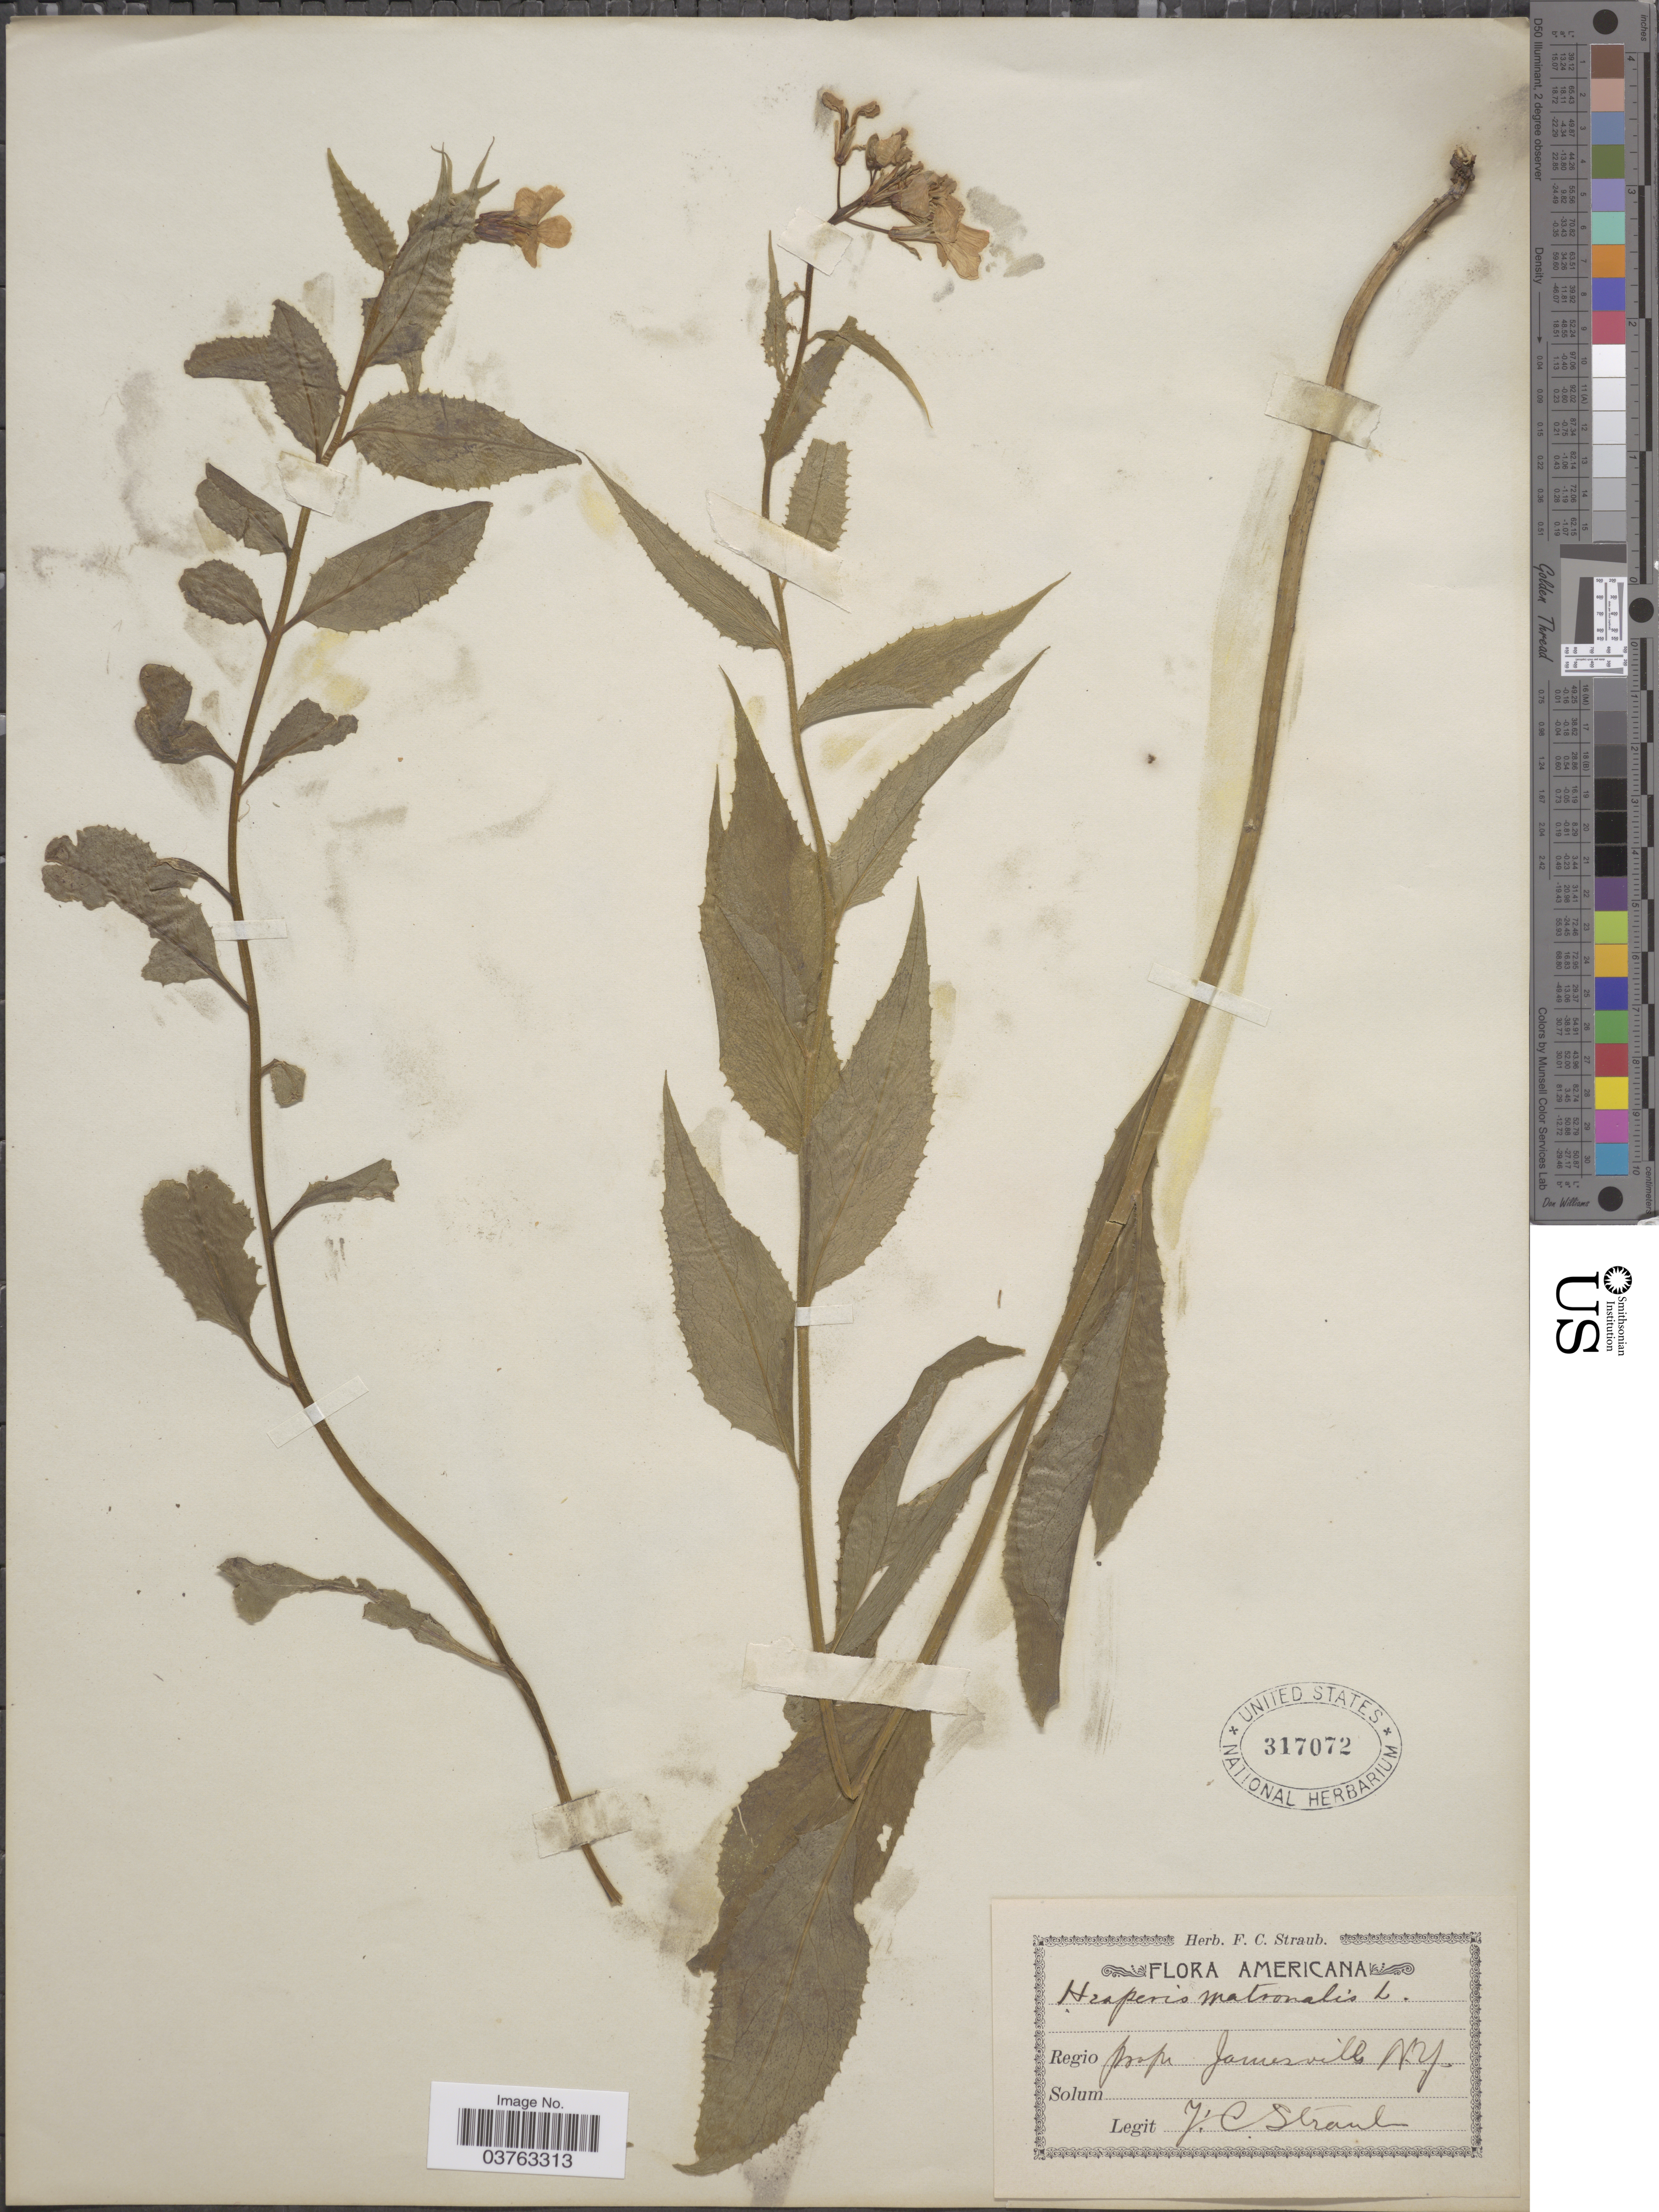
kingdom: Plantae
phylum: Tracheophyta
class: Magnoliopsida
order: Brassicales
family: Brassicaceae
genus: Hesperis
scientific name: Hesperis matronalis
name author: L.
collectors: J. Straub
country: United States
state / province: New York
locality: Americana. Regio prope Jamesville.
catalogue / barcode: US 317072